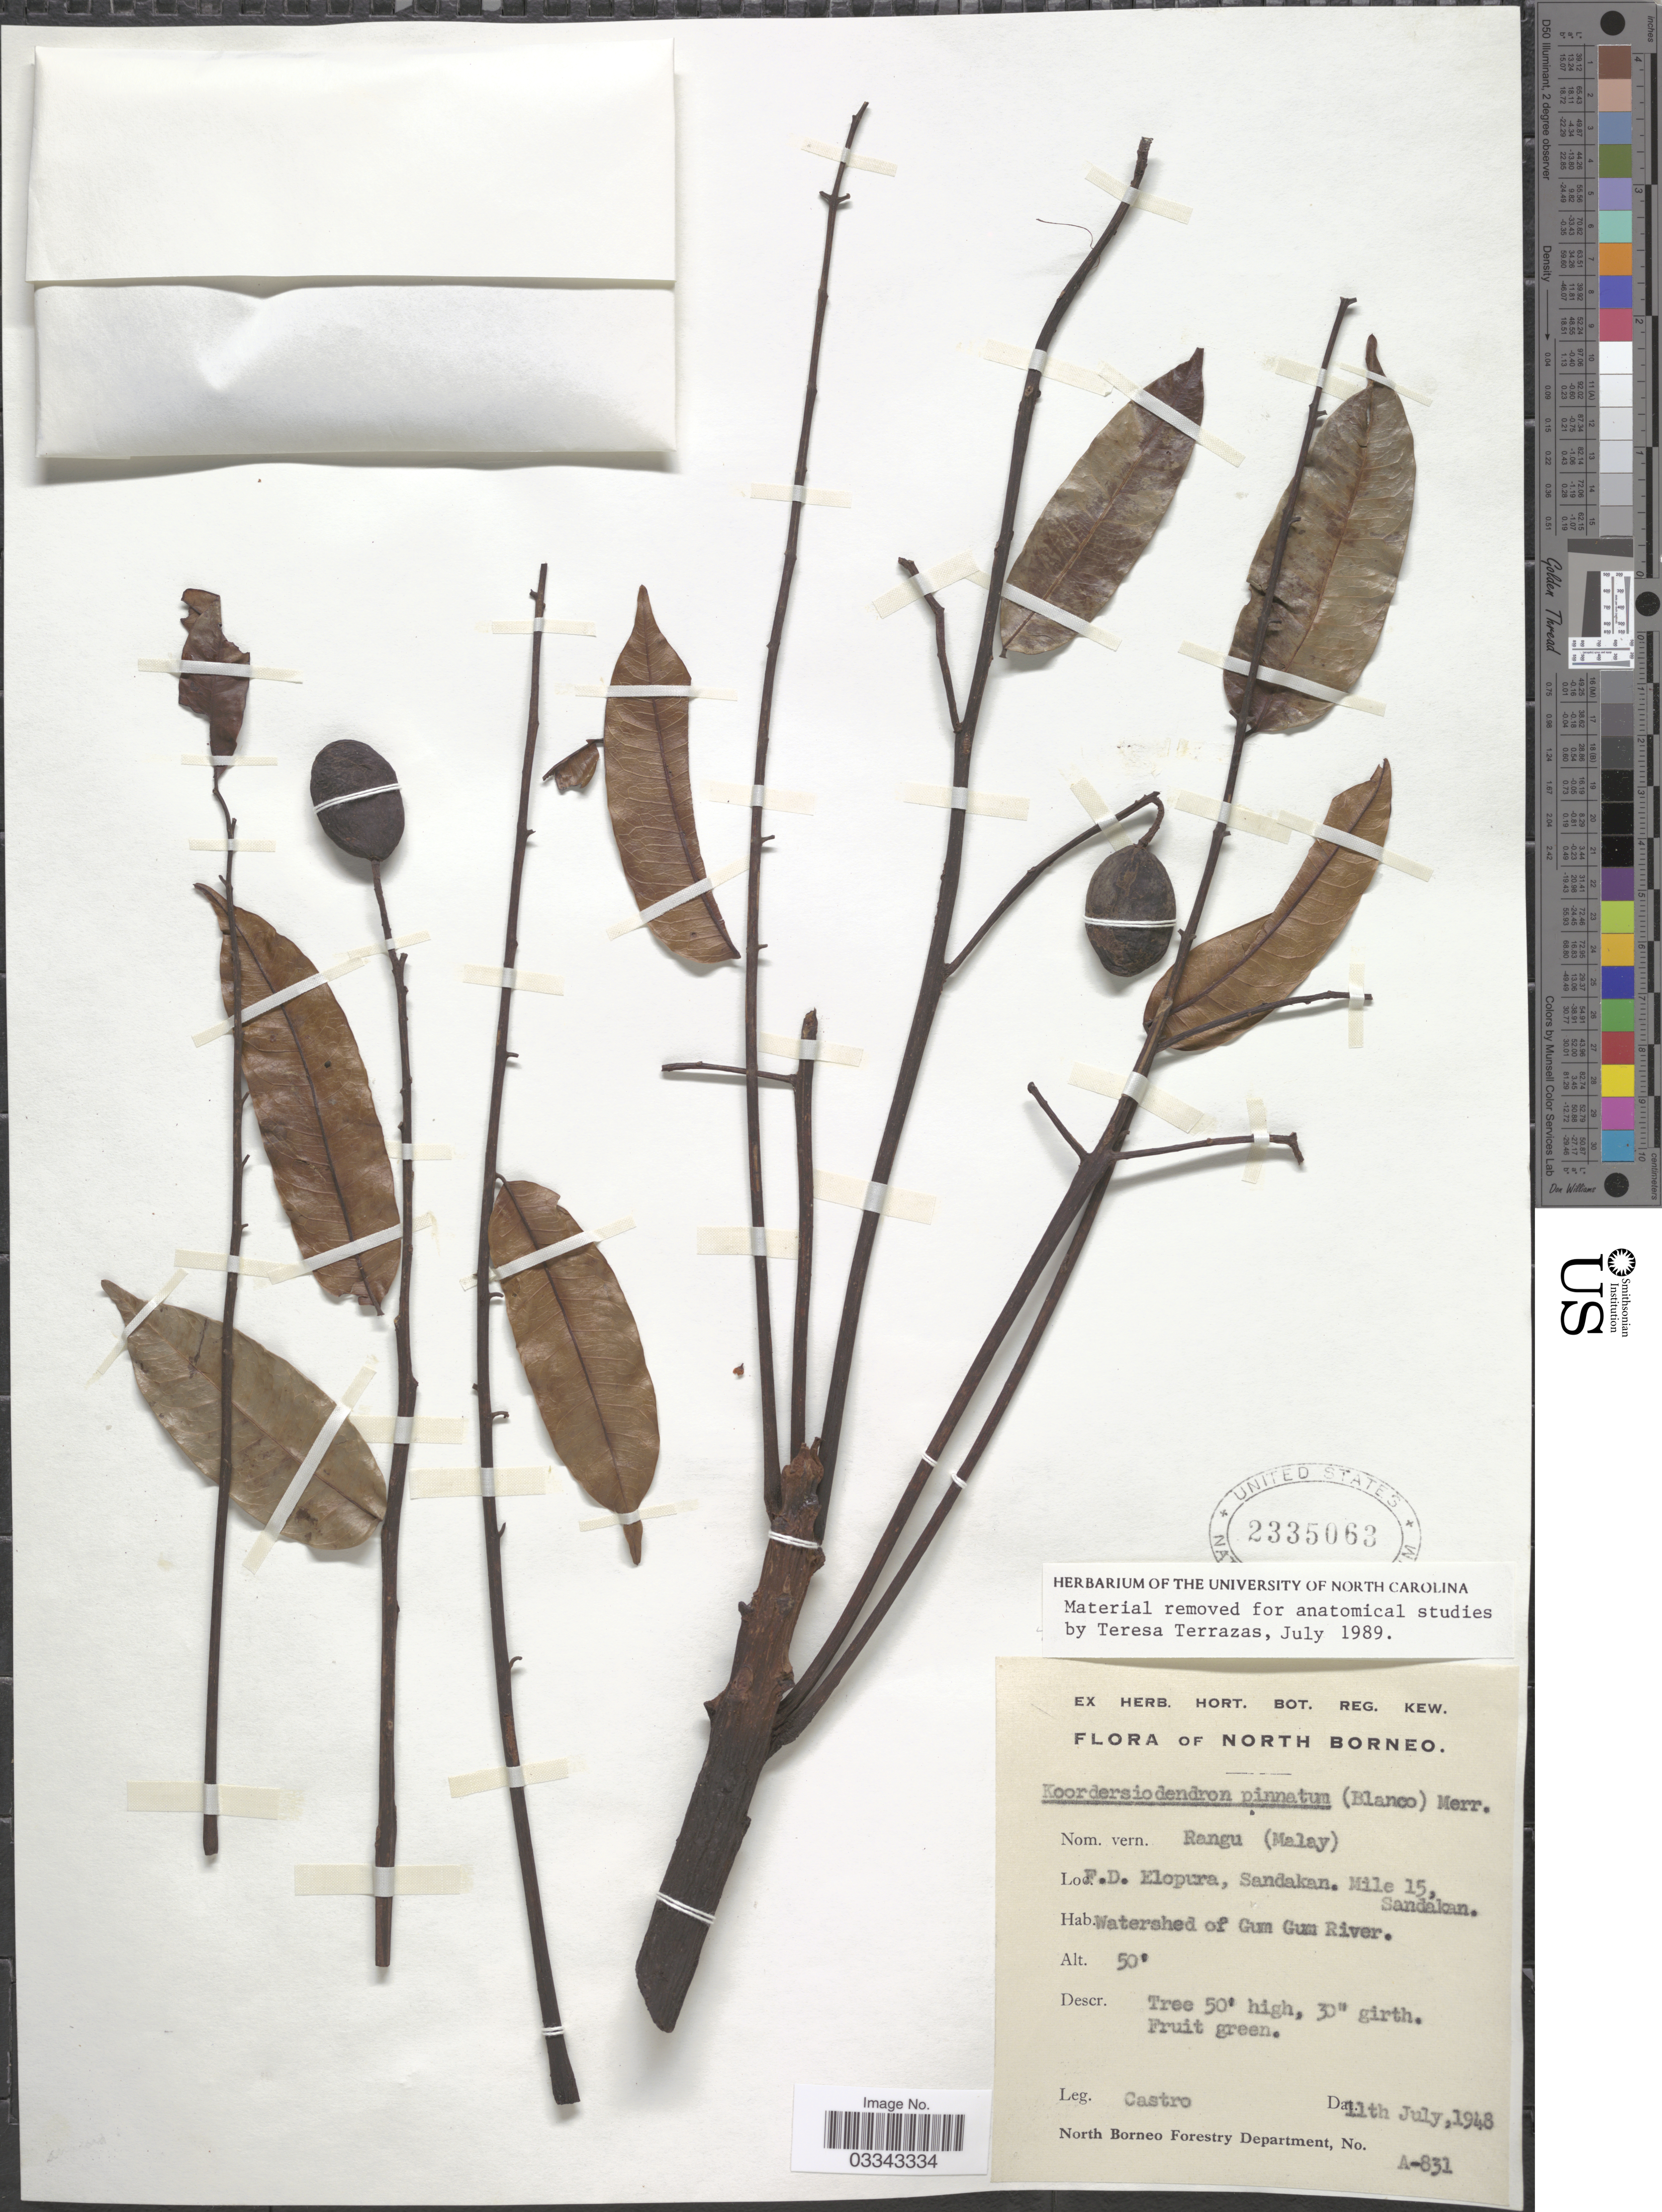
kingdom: Plantae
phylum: Tracheophyta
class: Magnoliopsida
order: Sapindales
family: Anacardiaceae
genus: Koordersiodendron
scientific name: Koordersiodendron pinnatum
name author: (Blanco) Merr.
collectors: -. Castro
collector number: A-831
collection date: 1948-07-11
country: Malaysia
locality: North Borneo. F.D. Elopura, Sandakan, Mile 15. Watershed of Gum Gum River.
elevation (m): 15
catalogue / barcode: US 2335063